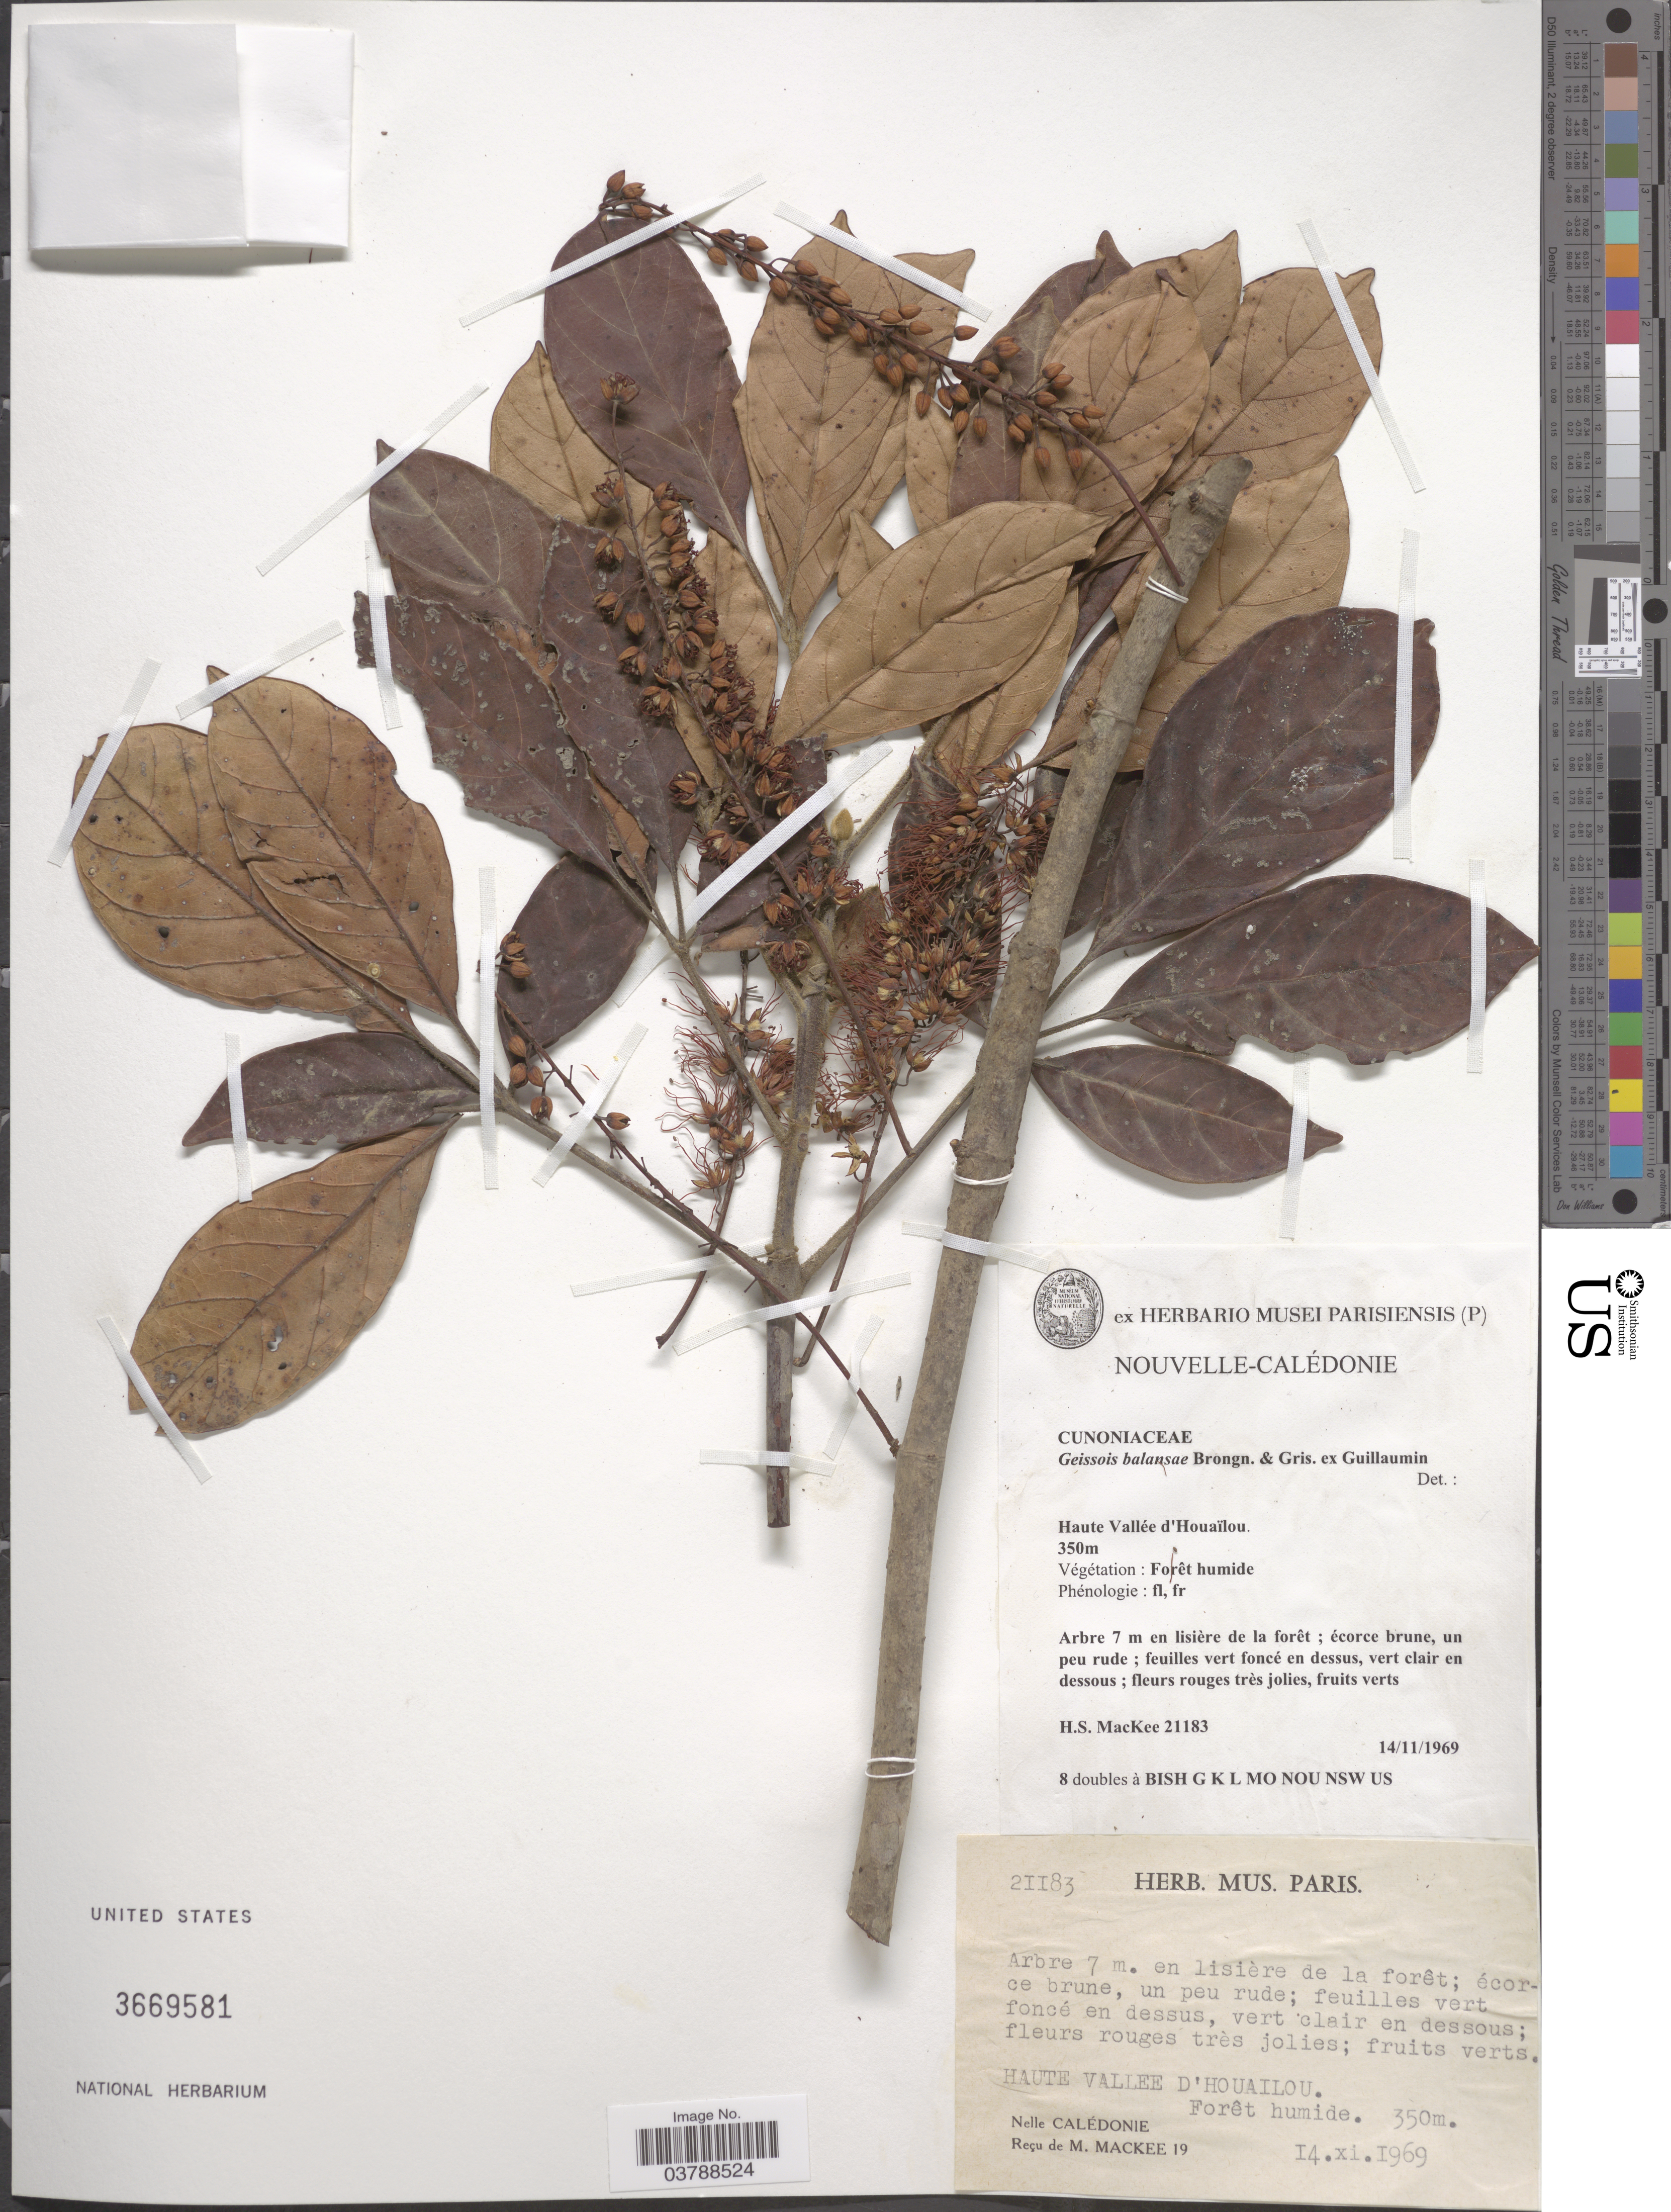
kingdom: Plantae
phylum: Tracheophyta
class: Magnoliopsida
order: Oxalidales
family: Cunoniaceae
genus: Geissois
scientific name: Geissois balansae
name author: Brongn. & Gris ex Guillaumin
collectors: H. Mackee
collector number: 21183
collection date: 1969-11-14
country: New Caledonia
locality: Nouvelle-Calédonie. Haute Vallée d'Houaïlou.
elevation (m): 350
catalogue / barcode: US 3669581